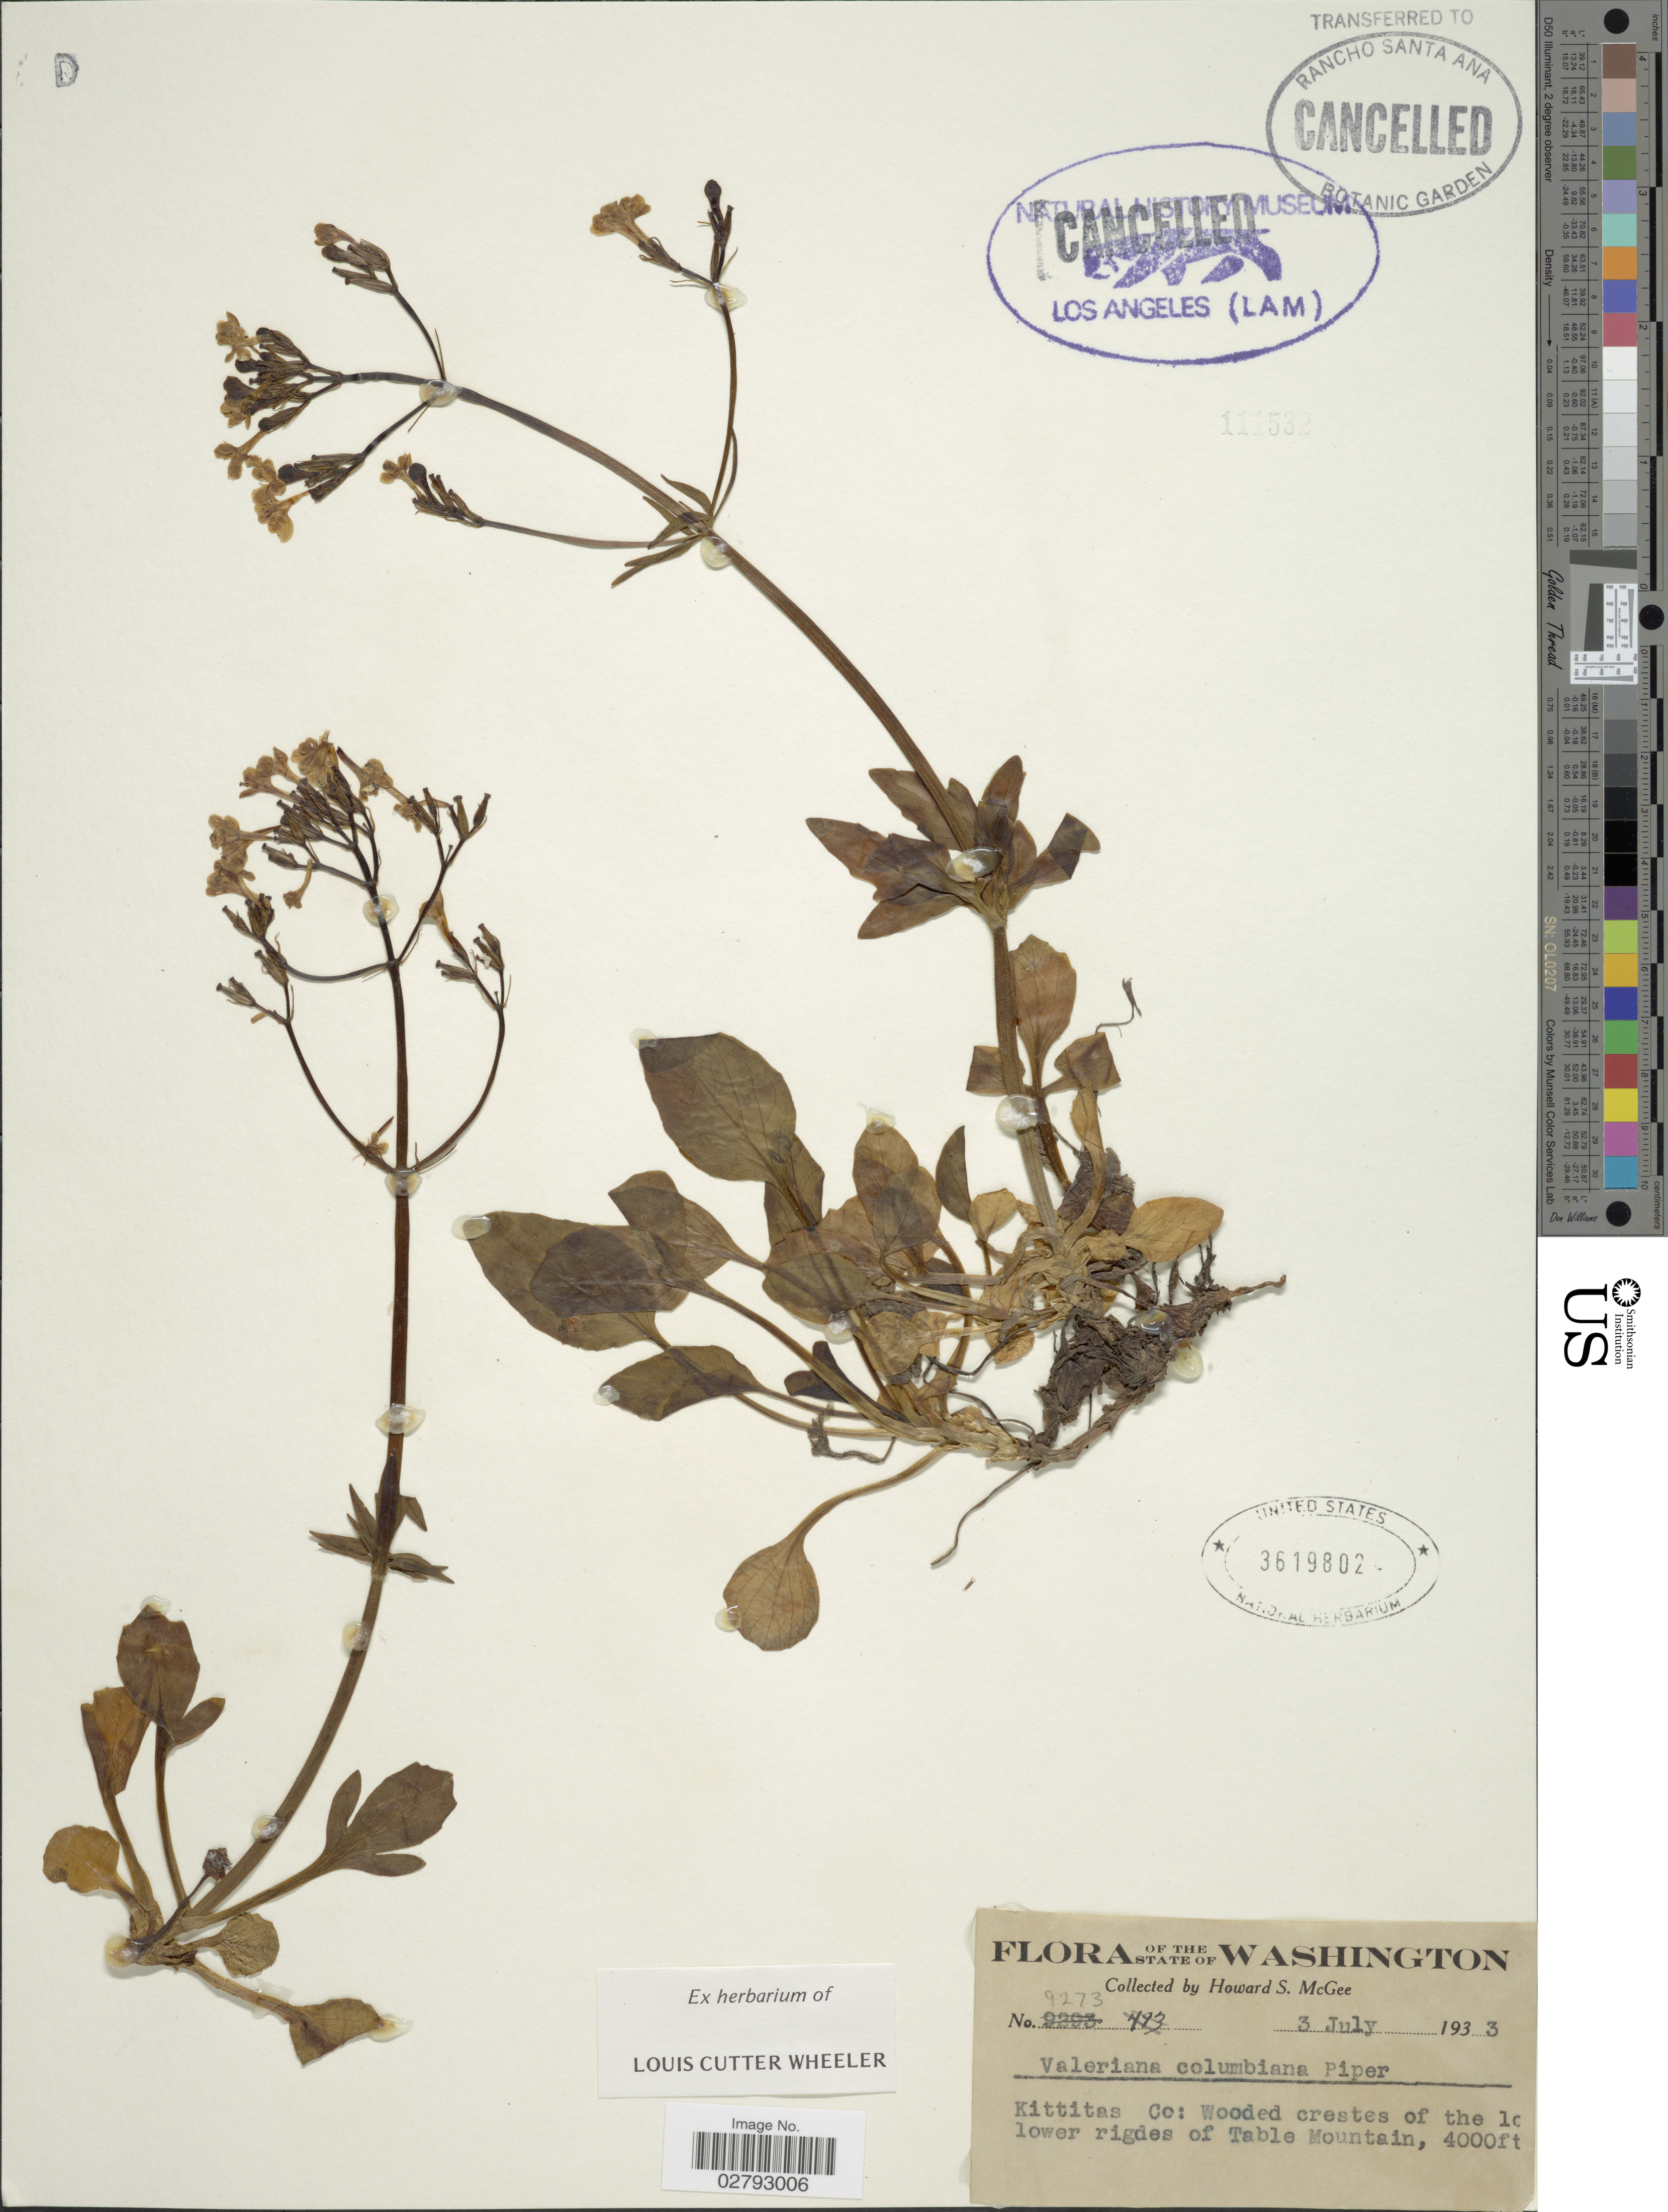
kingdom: Plantae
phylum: Tracheophyta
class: Magnoliopsida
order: Dipsacales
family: Caprifoliaceae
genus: Valeriana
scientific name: Valeriana columbiana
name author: Piper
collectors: H. McGee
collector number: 9273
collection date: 1933-07-03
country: United States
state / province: Washington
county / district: Kittitas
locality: Kittitas Co.: Wooded crestes of the lower ridges of Table Mountain.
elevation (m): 1219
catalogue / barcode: US 3619802